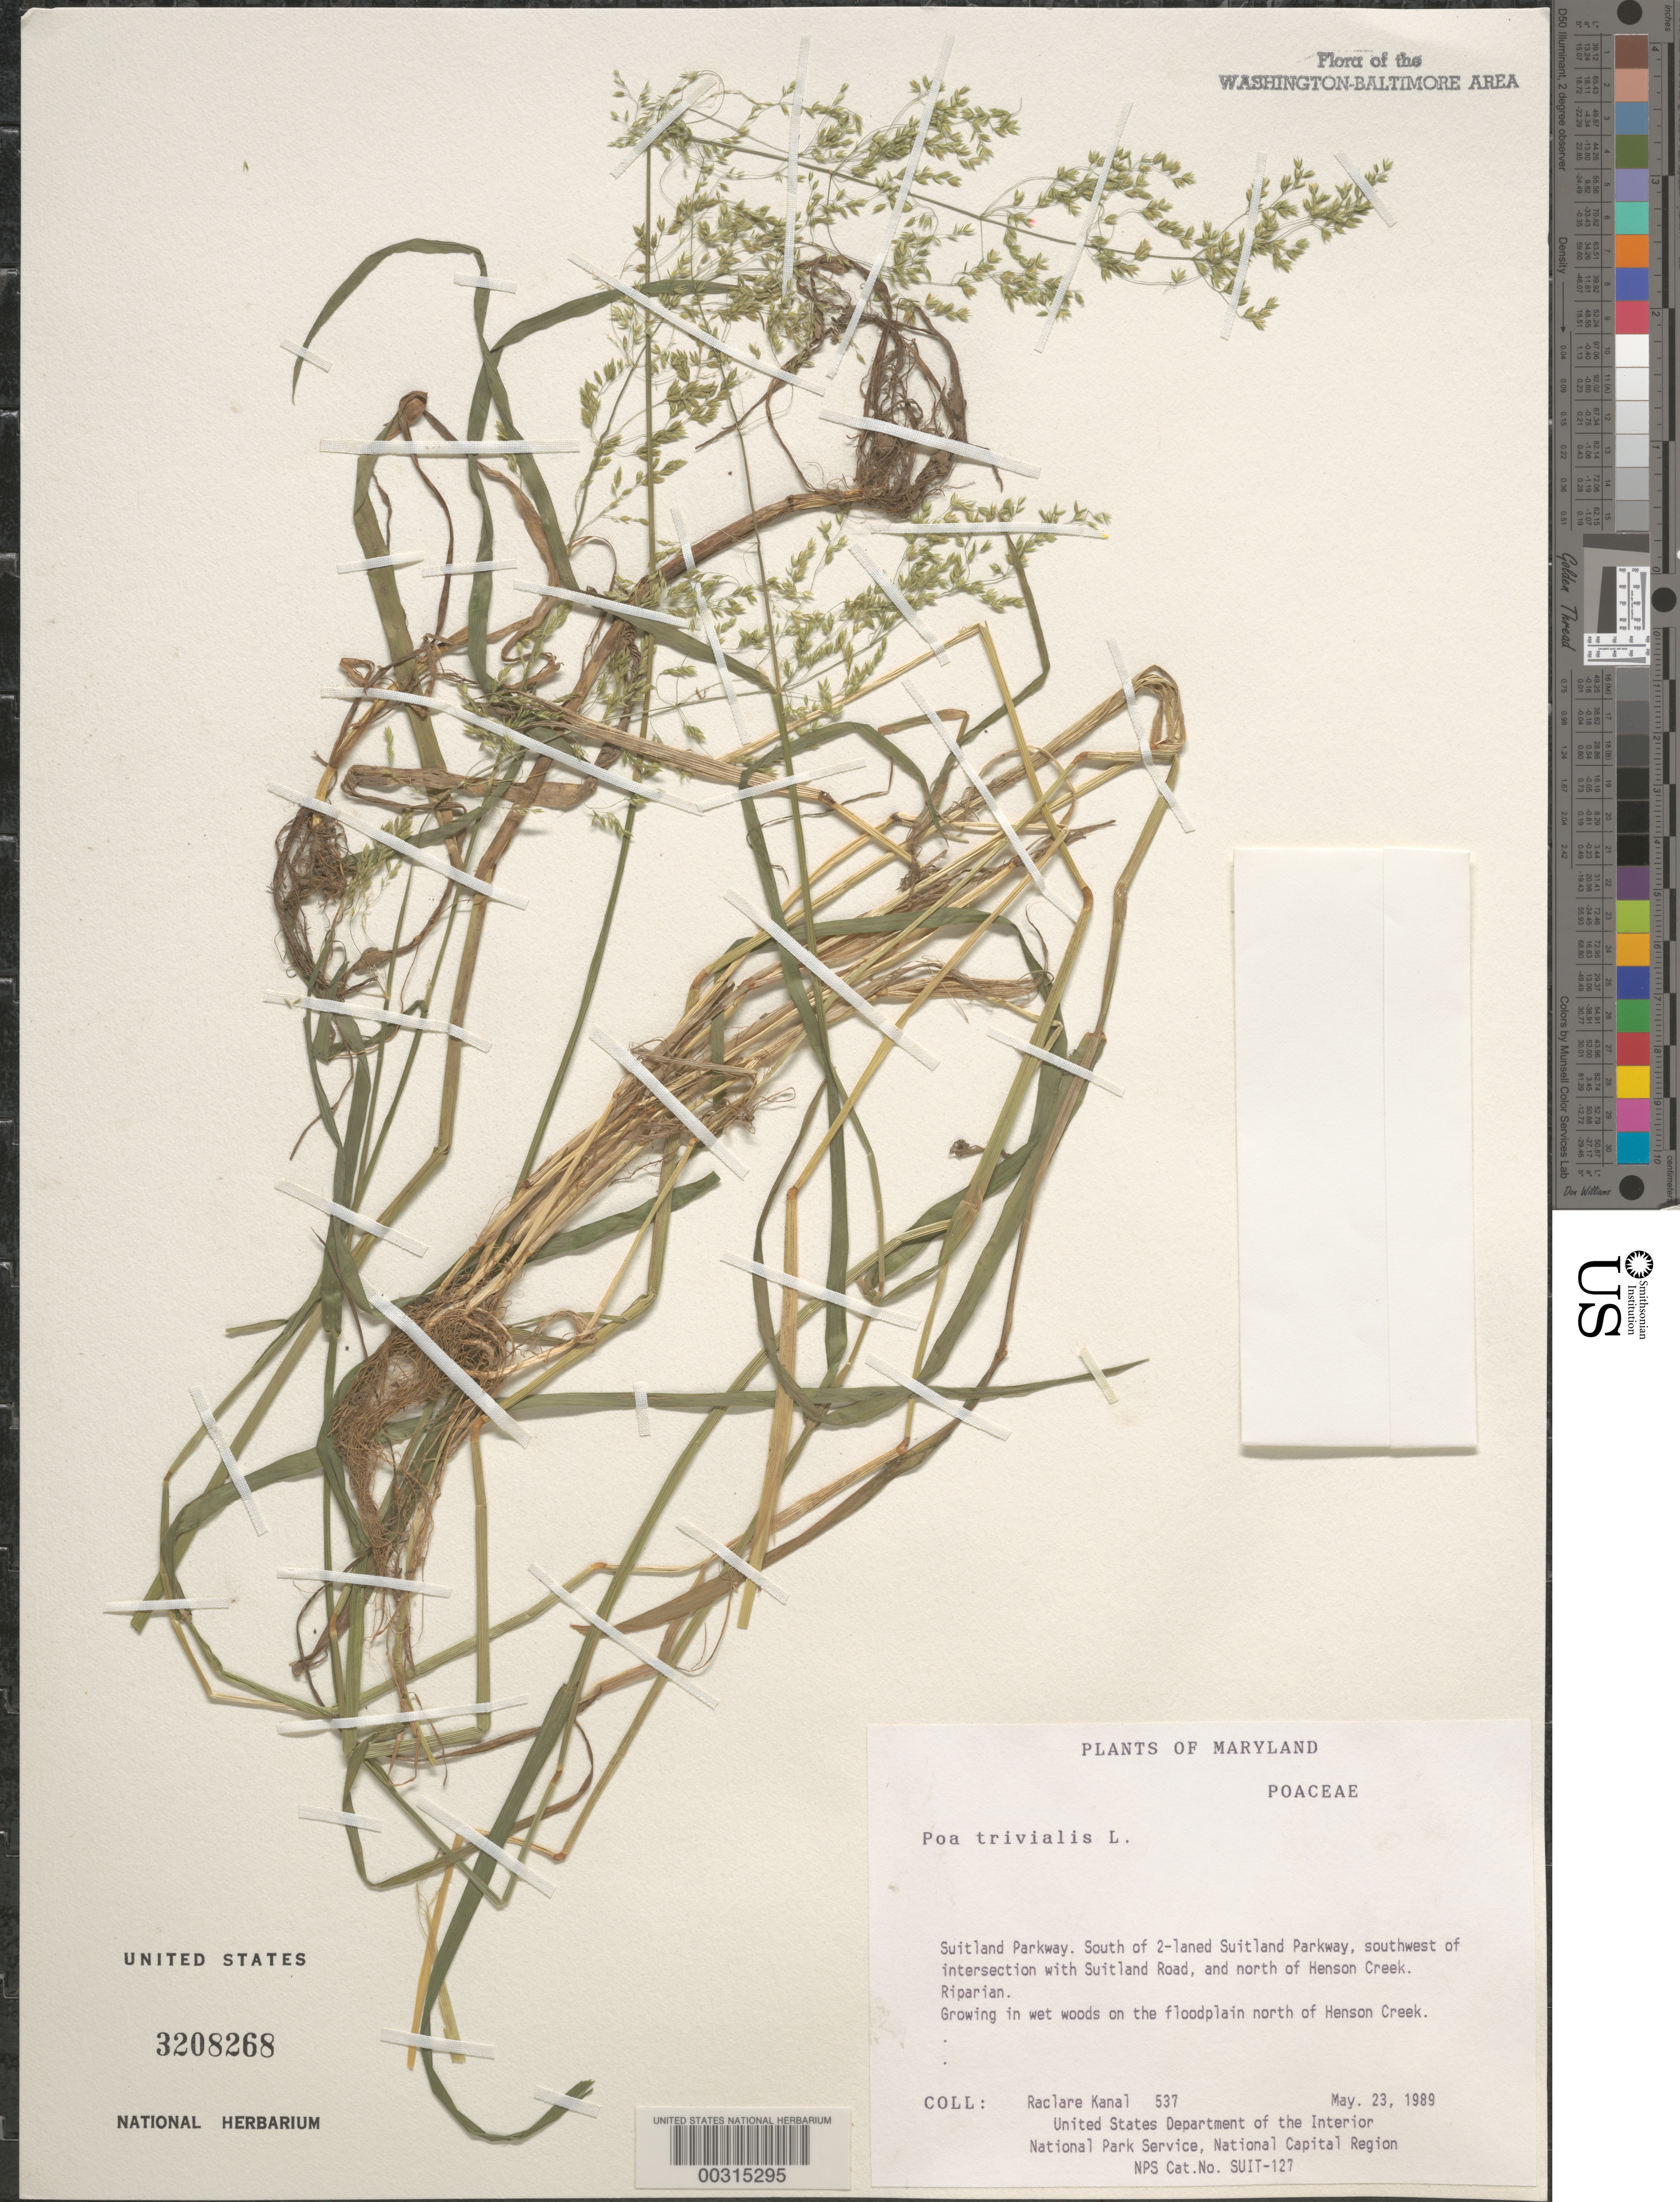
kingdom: Plantae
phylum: Tracheophyta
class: Liliopsida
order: Poales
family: Poaceae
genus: Poa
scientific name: Poa trivialis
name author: L.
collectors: R. Kanal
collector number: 537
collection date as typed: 23 May 1989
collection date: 1989-05-23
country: United States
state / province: Maryland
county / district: Prince George's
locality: Suitland Parkway, SW of intersection of Suitland Parkway and road N of Henson Creek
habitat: Open sandy floodplain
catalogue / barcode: US 3208268